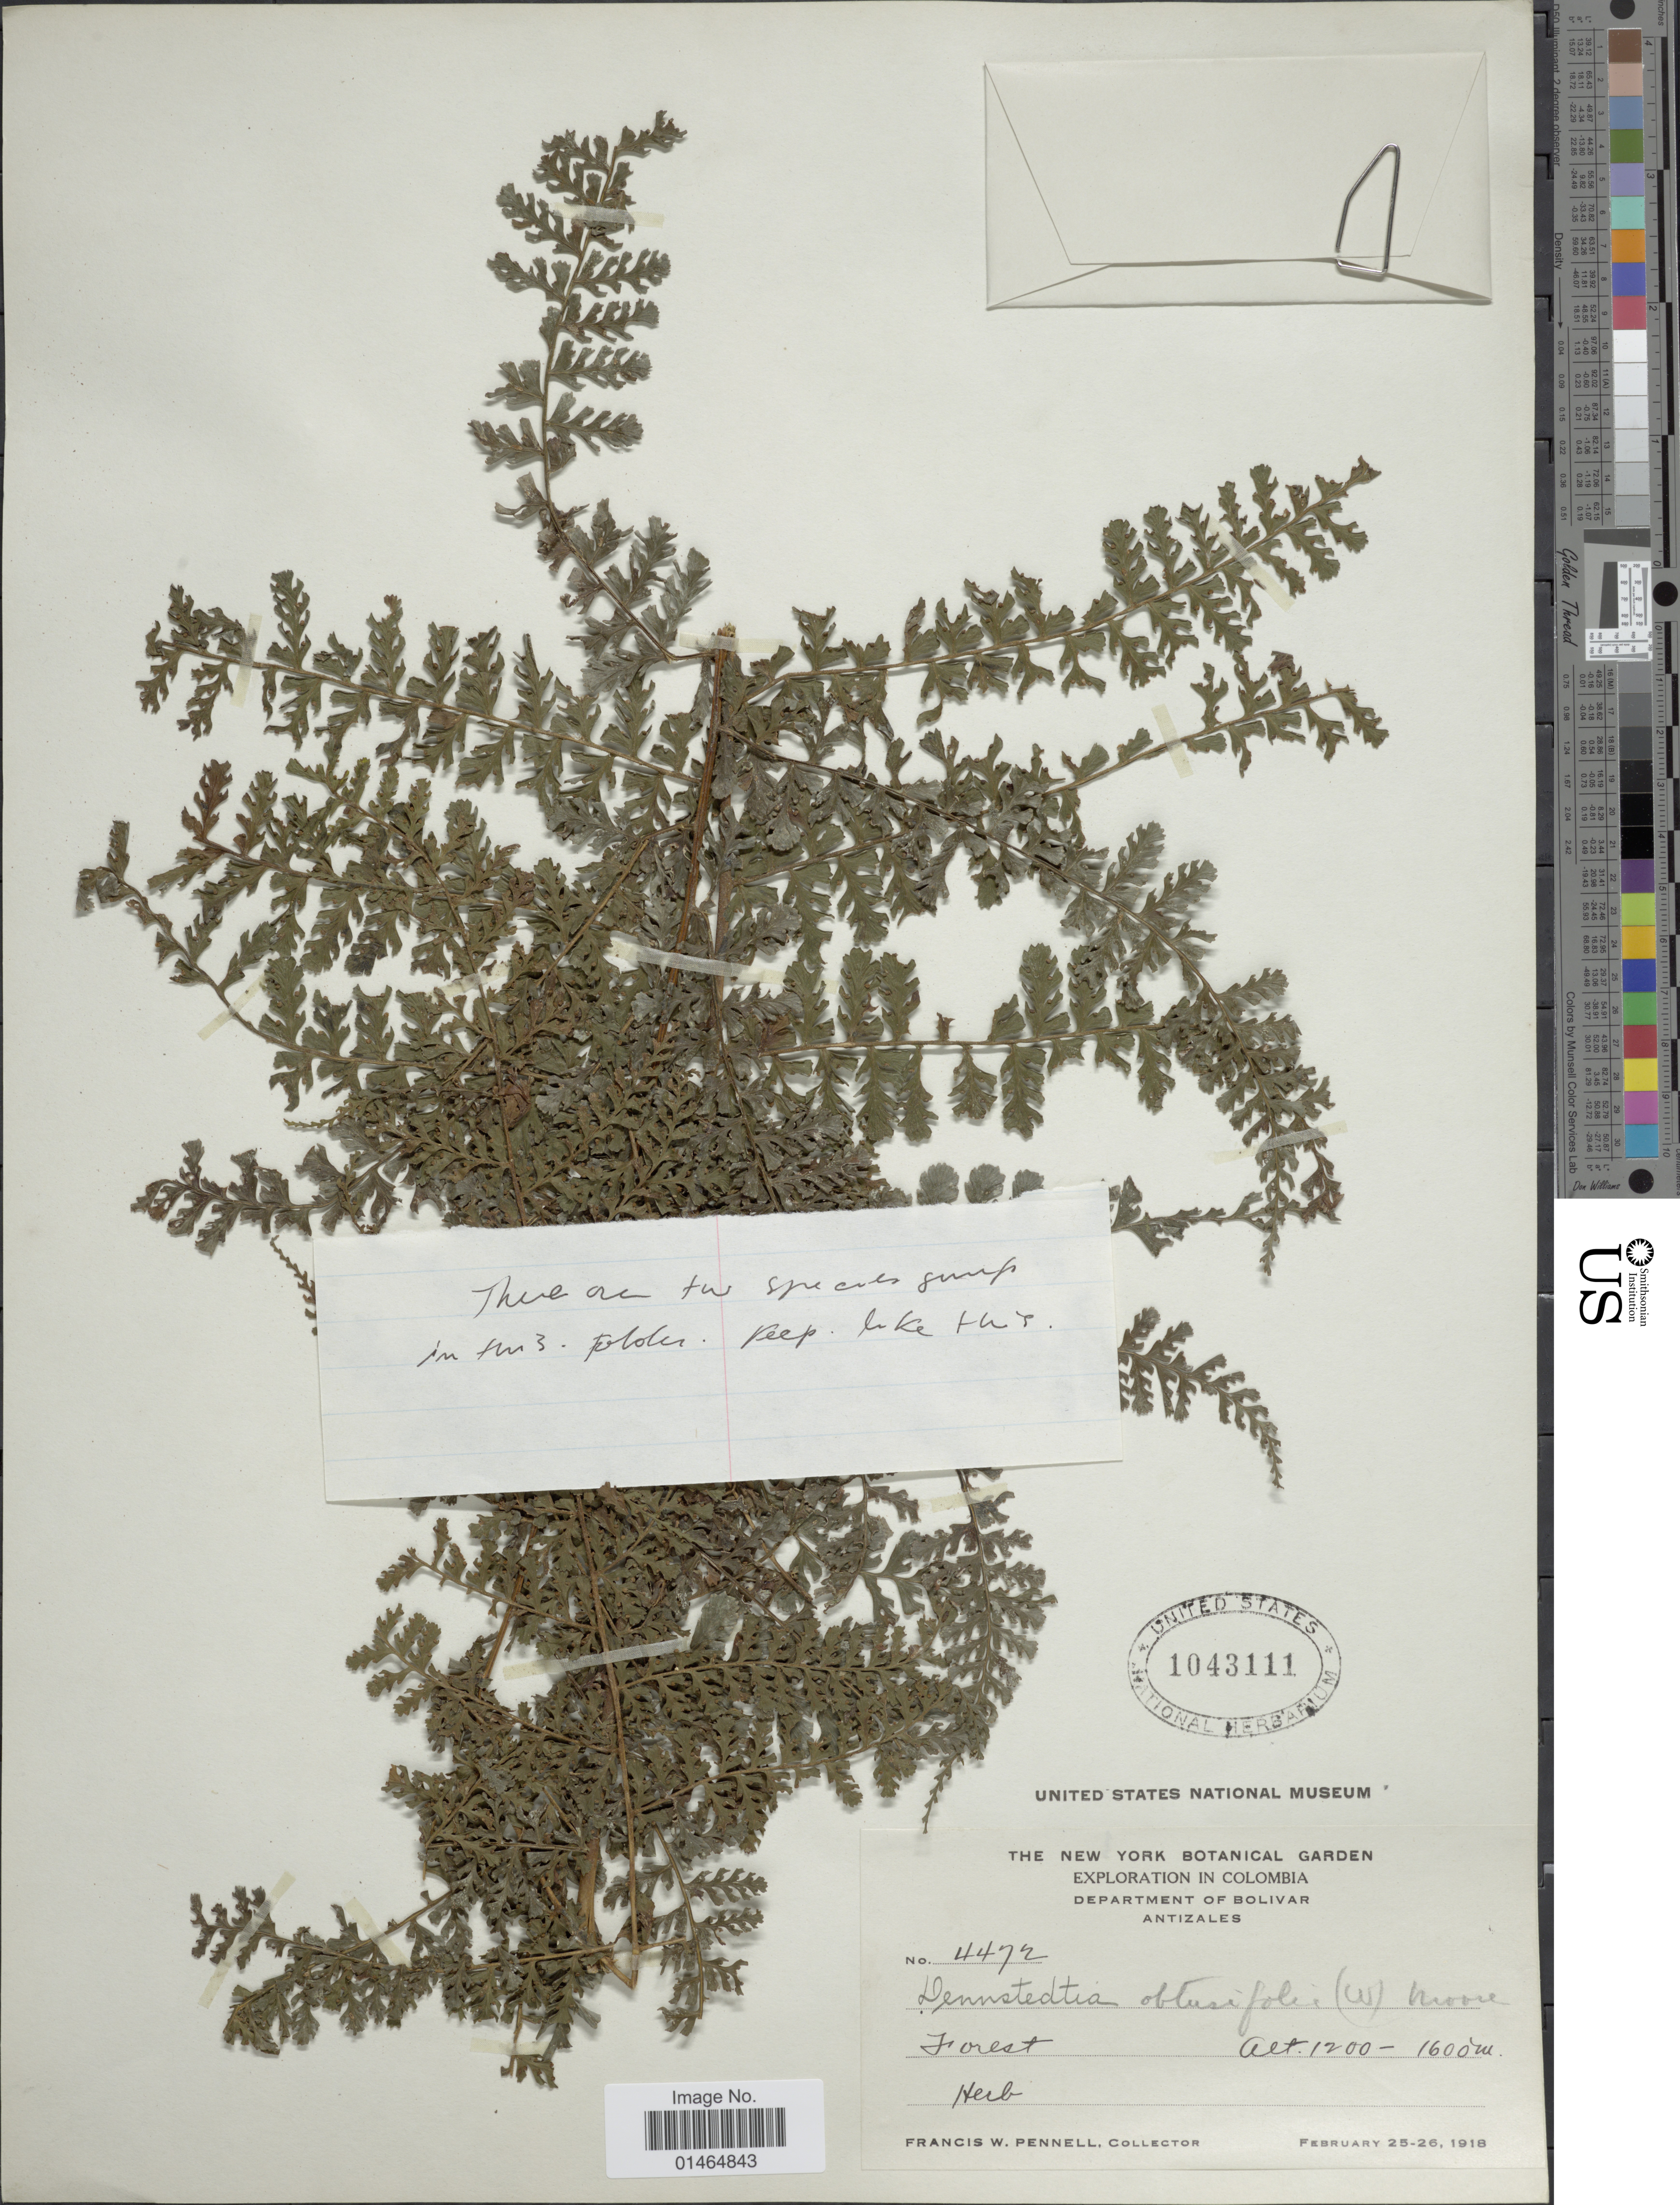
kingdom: Plantae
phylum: Tracheophyta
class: Polypodiopsida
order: Polypodiales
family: Dennstaedtiaceae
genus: Dennstaedtia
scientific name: Dennstaedtia obtusifolia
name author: (Willd.) T. Moore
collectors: F. W. Pennell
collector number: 4472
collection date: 1918-02-25/1918-02-26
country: Colombia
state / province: Bolívar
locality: Antizales.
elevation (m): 1200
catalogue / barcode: US 1043111